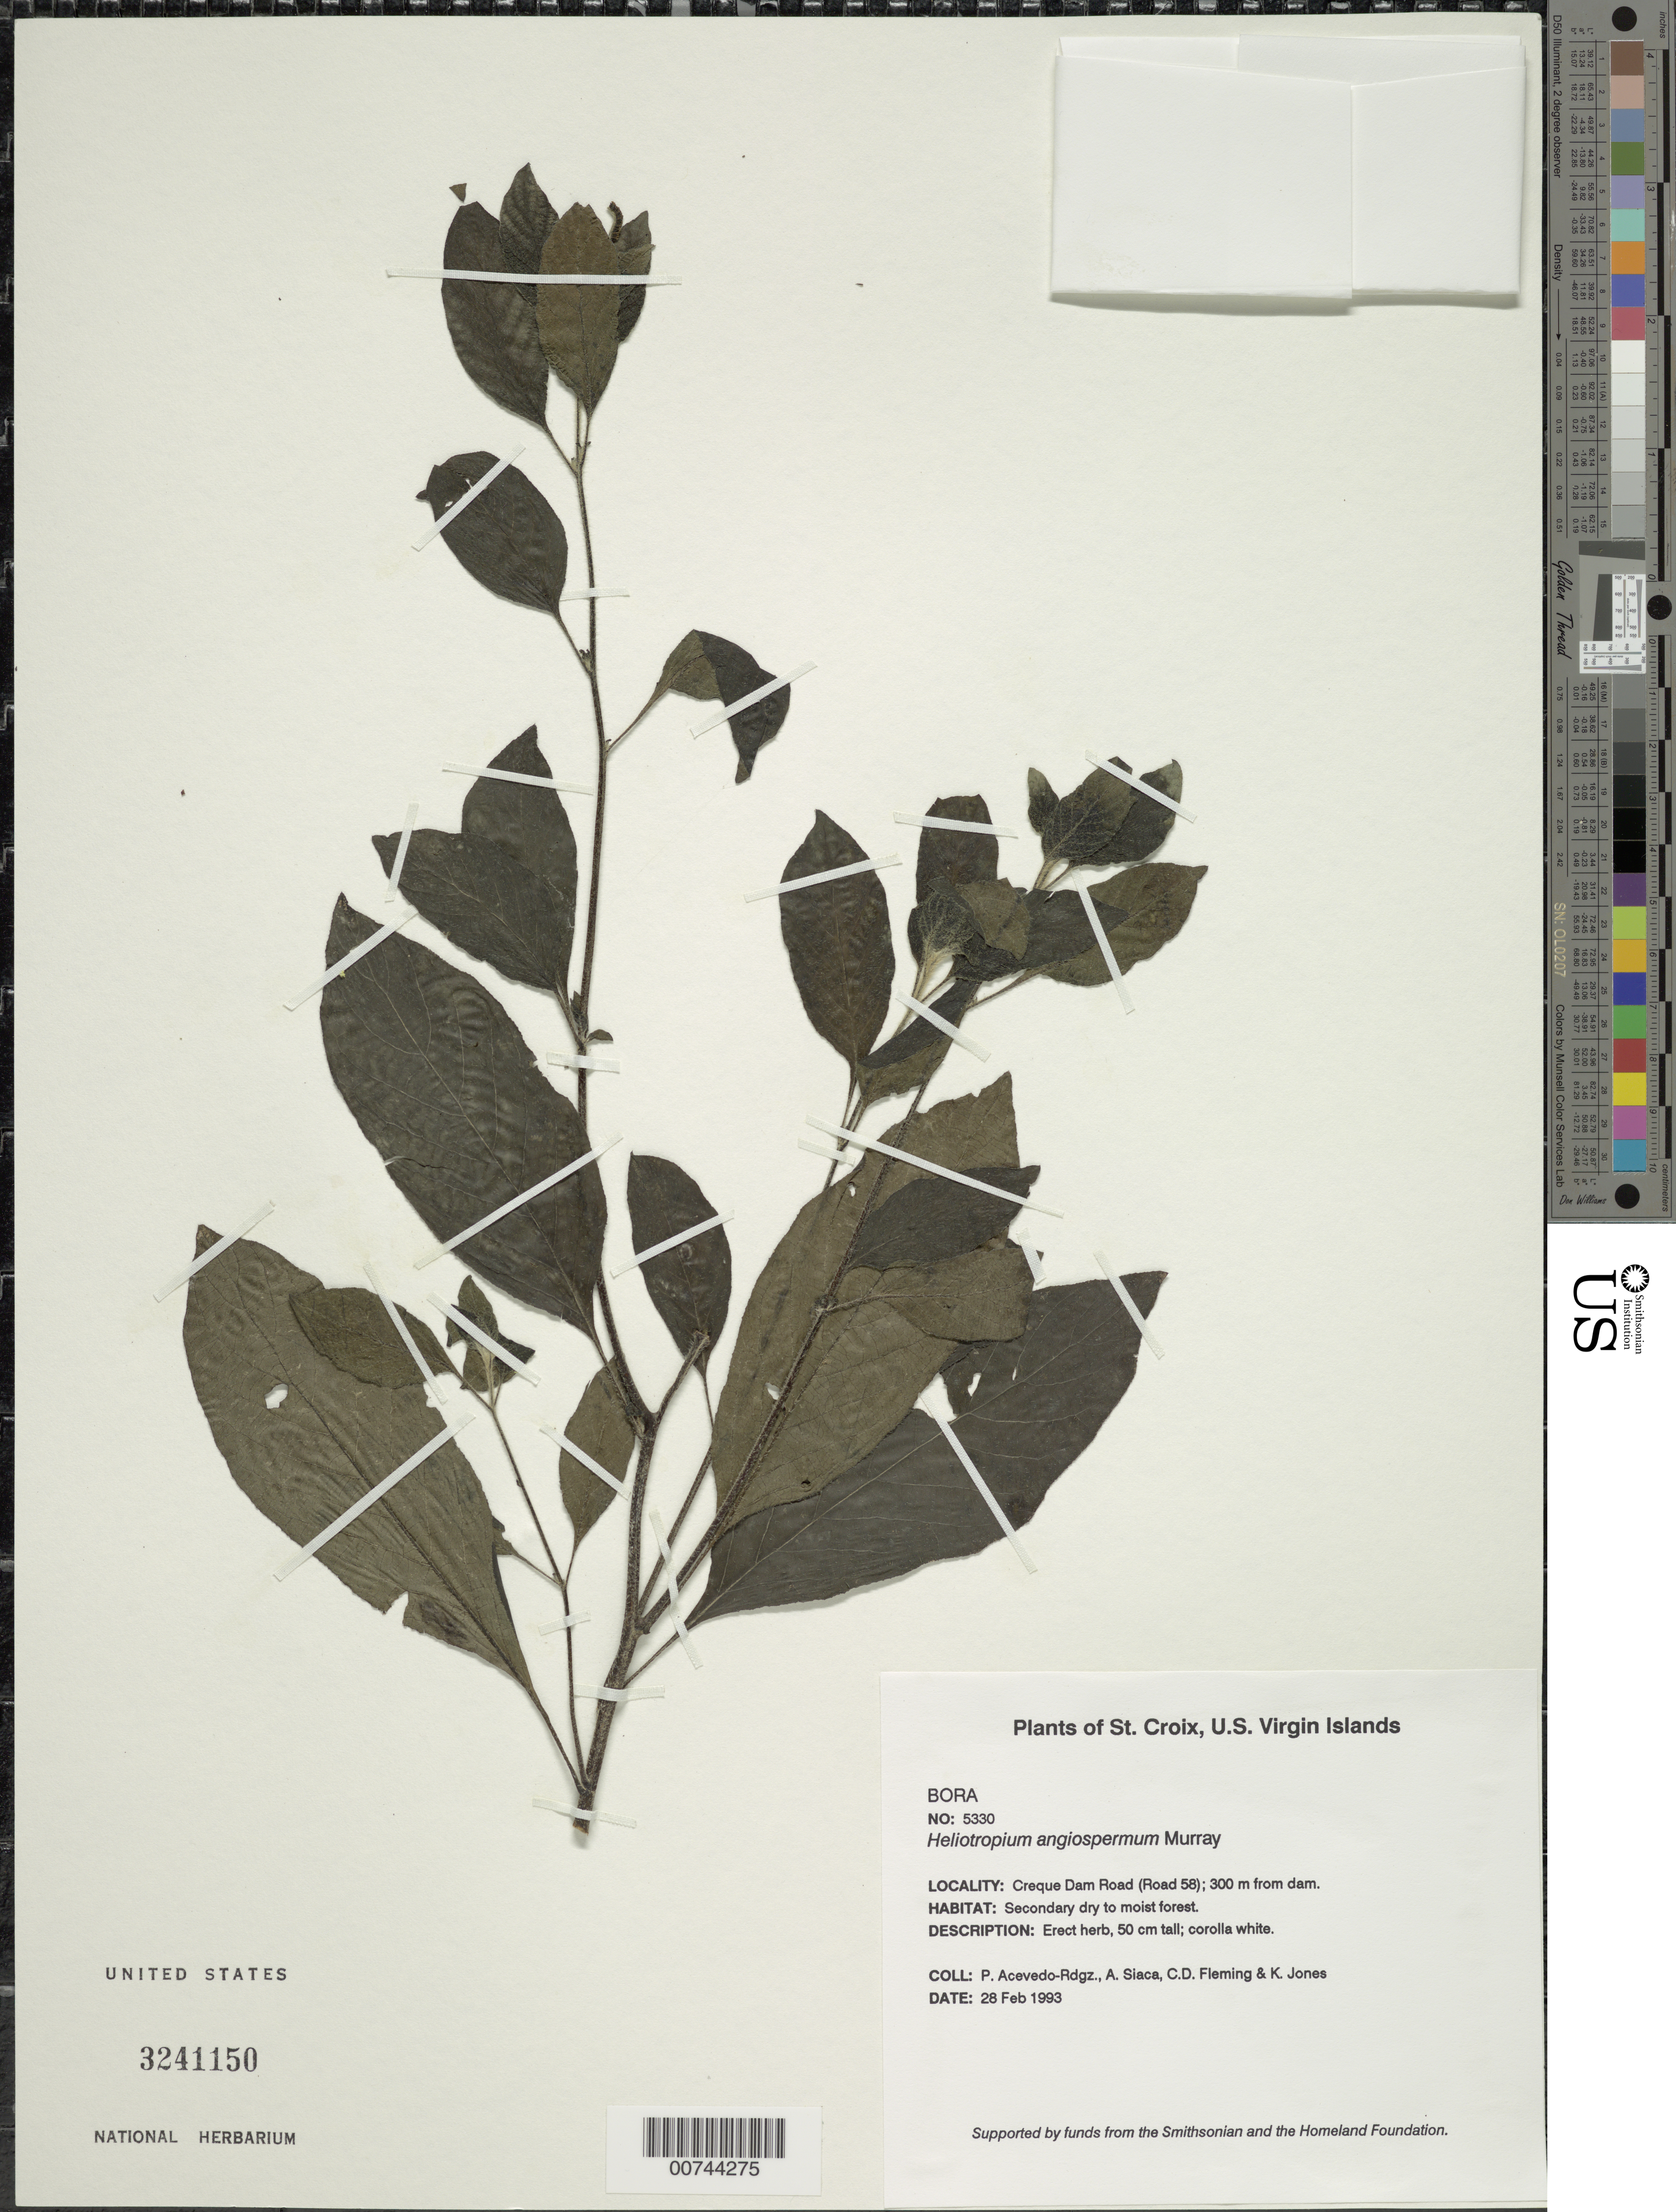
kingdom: Plantae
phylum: Tracheophyta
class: Magnoliopsida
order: Boraginales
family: Heliotropiaceae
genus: Heliotropium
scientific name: Heliotropium angiospermum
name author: Murray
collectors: P. Acevedo-Rodr., A. Siaca, C. Fleming & K. Jones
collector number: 5330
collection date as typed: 28 Feb 1993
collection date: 1993-02-28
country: U.S. Virgin Islands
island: St. Croix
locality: Creque Dam Road (Road 58); 300 m from dam.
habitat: Secondary dry to moist forest.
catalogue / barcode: US 3241150